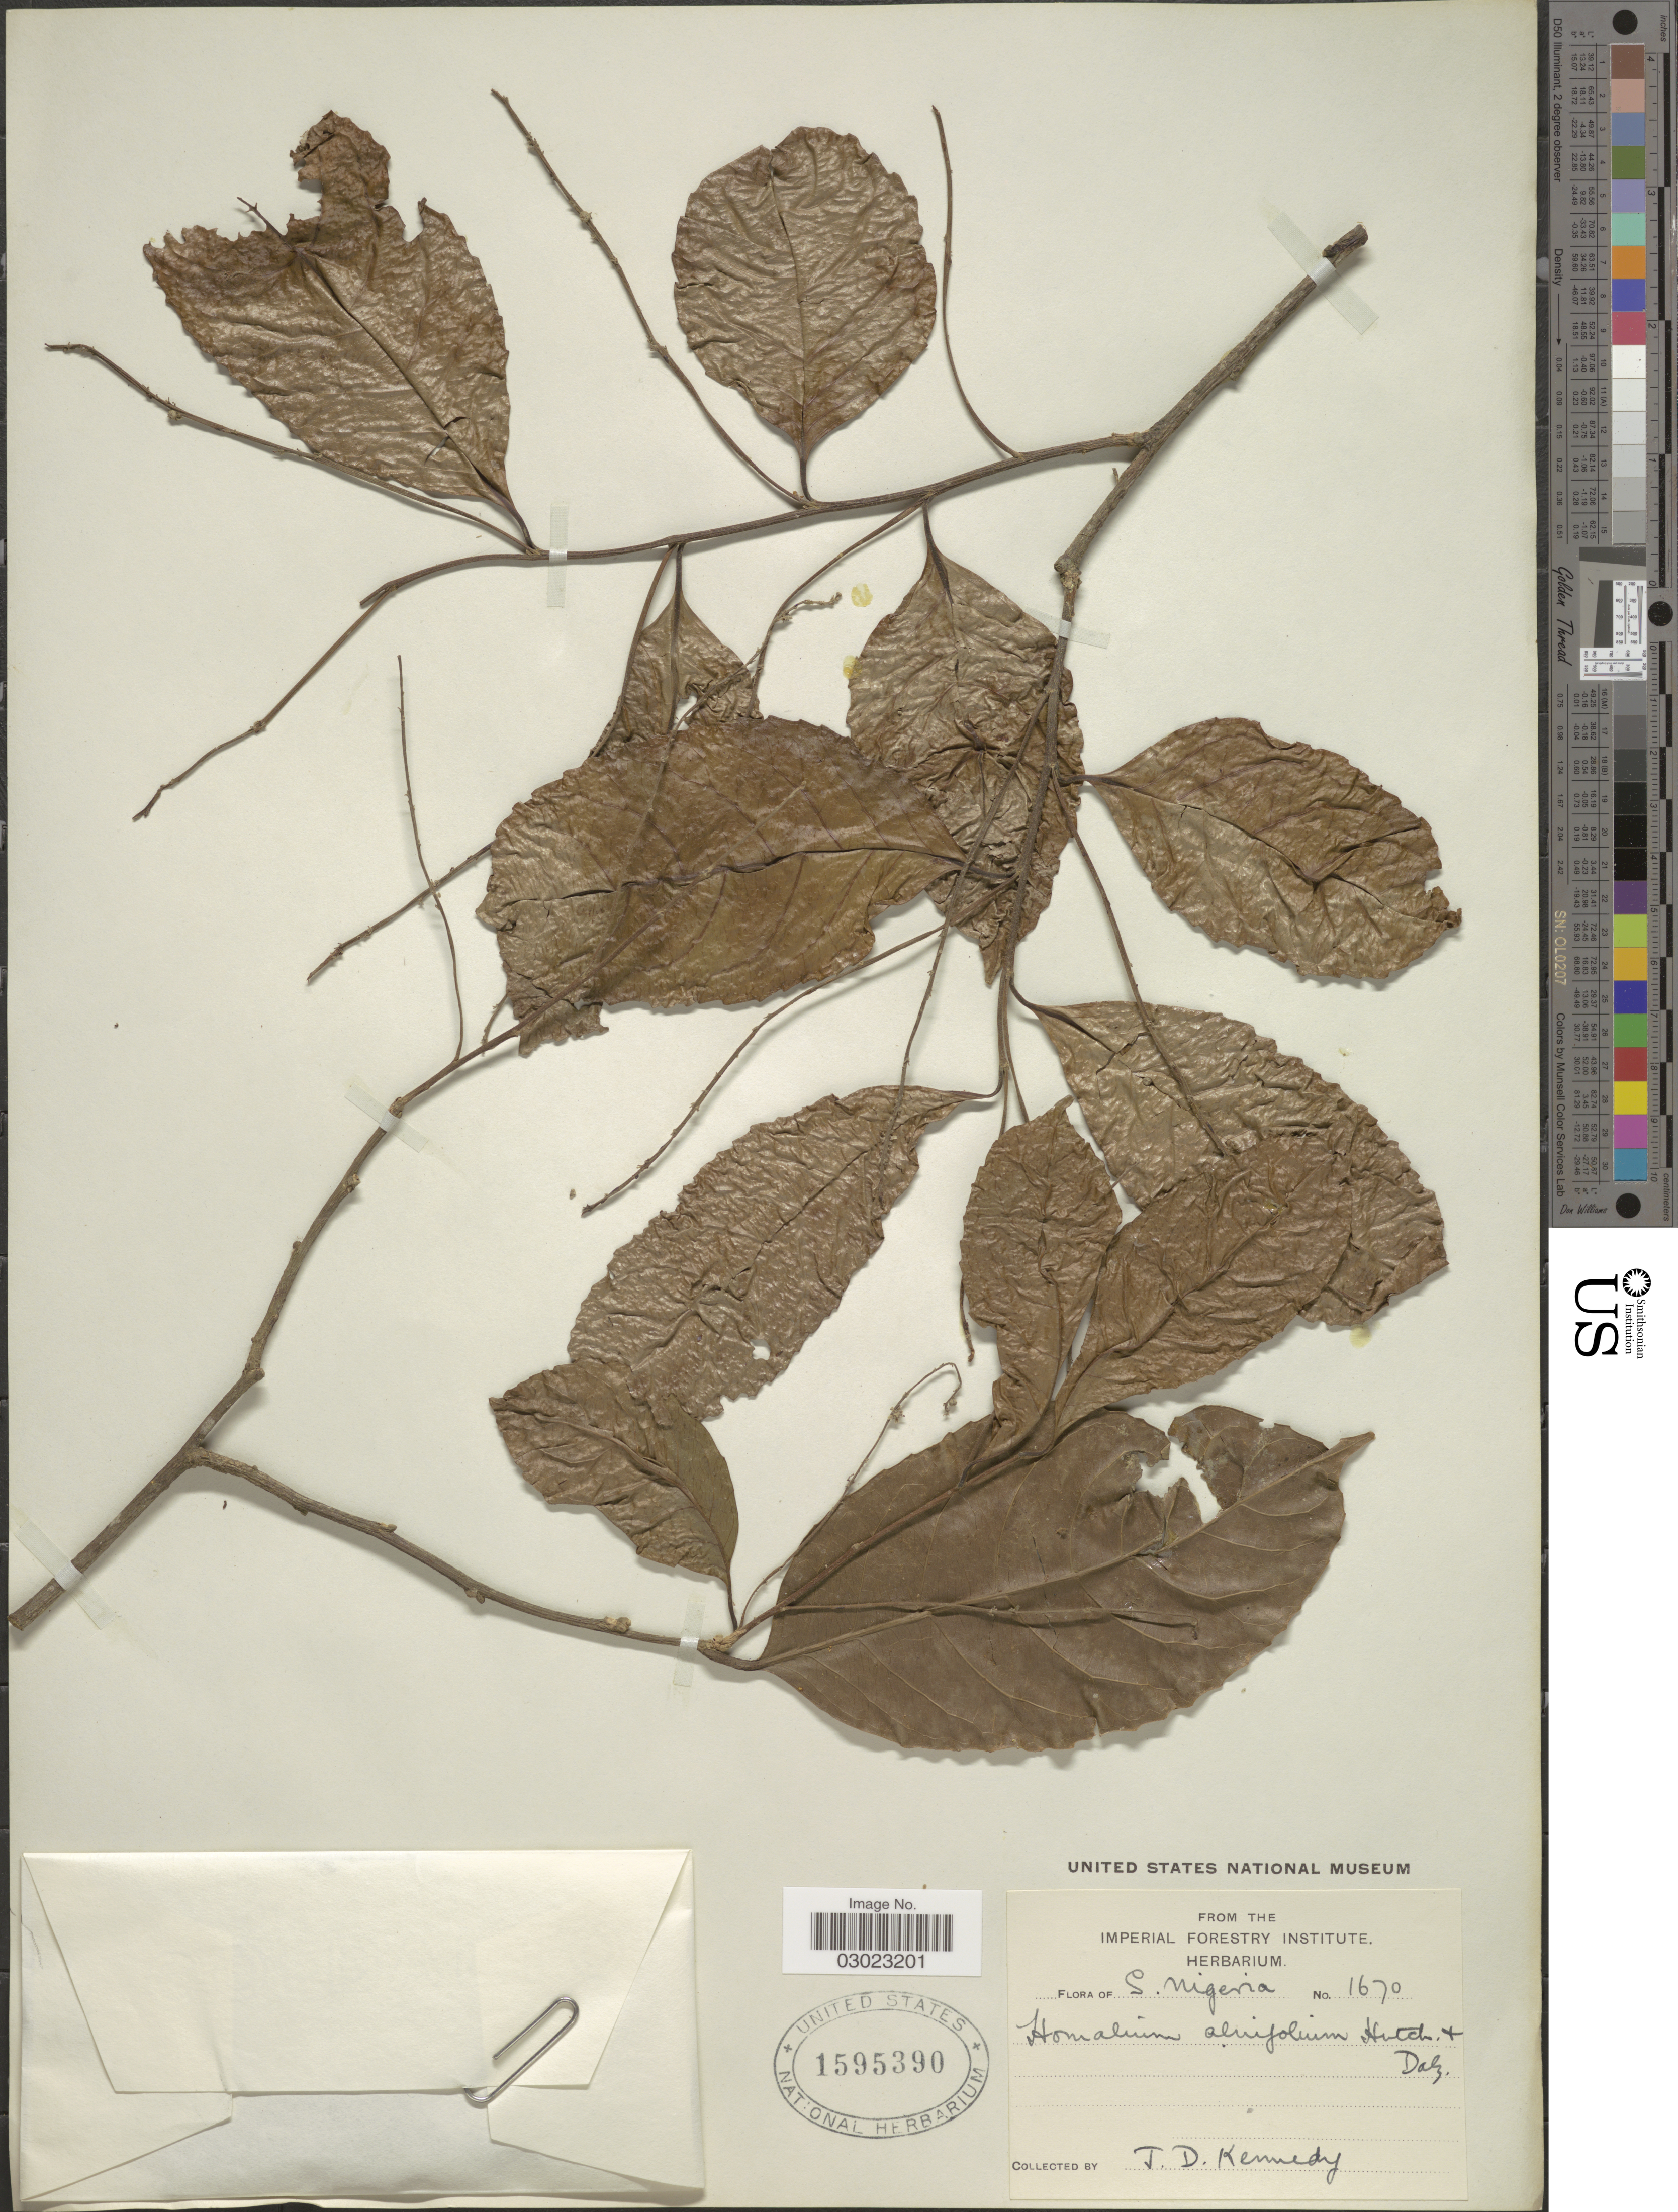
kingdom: Plantae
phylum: Tracheophyta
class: Magnoliopsida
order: Malpighiales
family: Salicaceae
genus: Homalium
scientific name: Homalium alnifolium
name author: Hutch.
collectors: J. D. Kennedy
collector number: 1670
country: Nigeria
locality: S. Nigeria.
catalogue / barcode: US 1595390